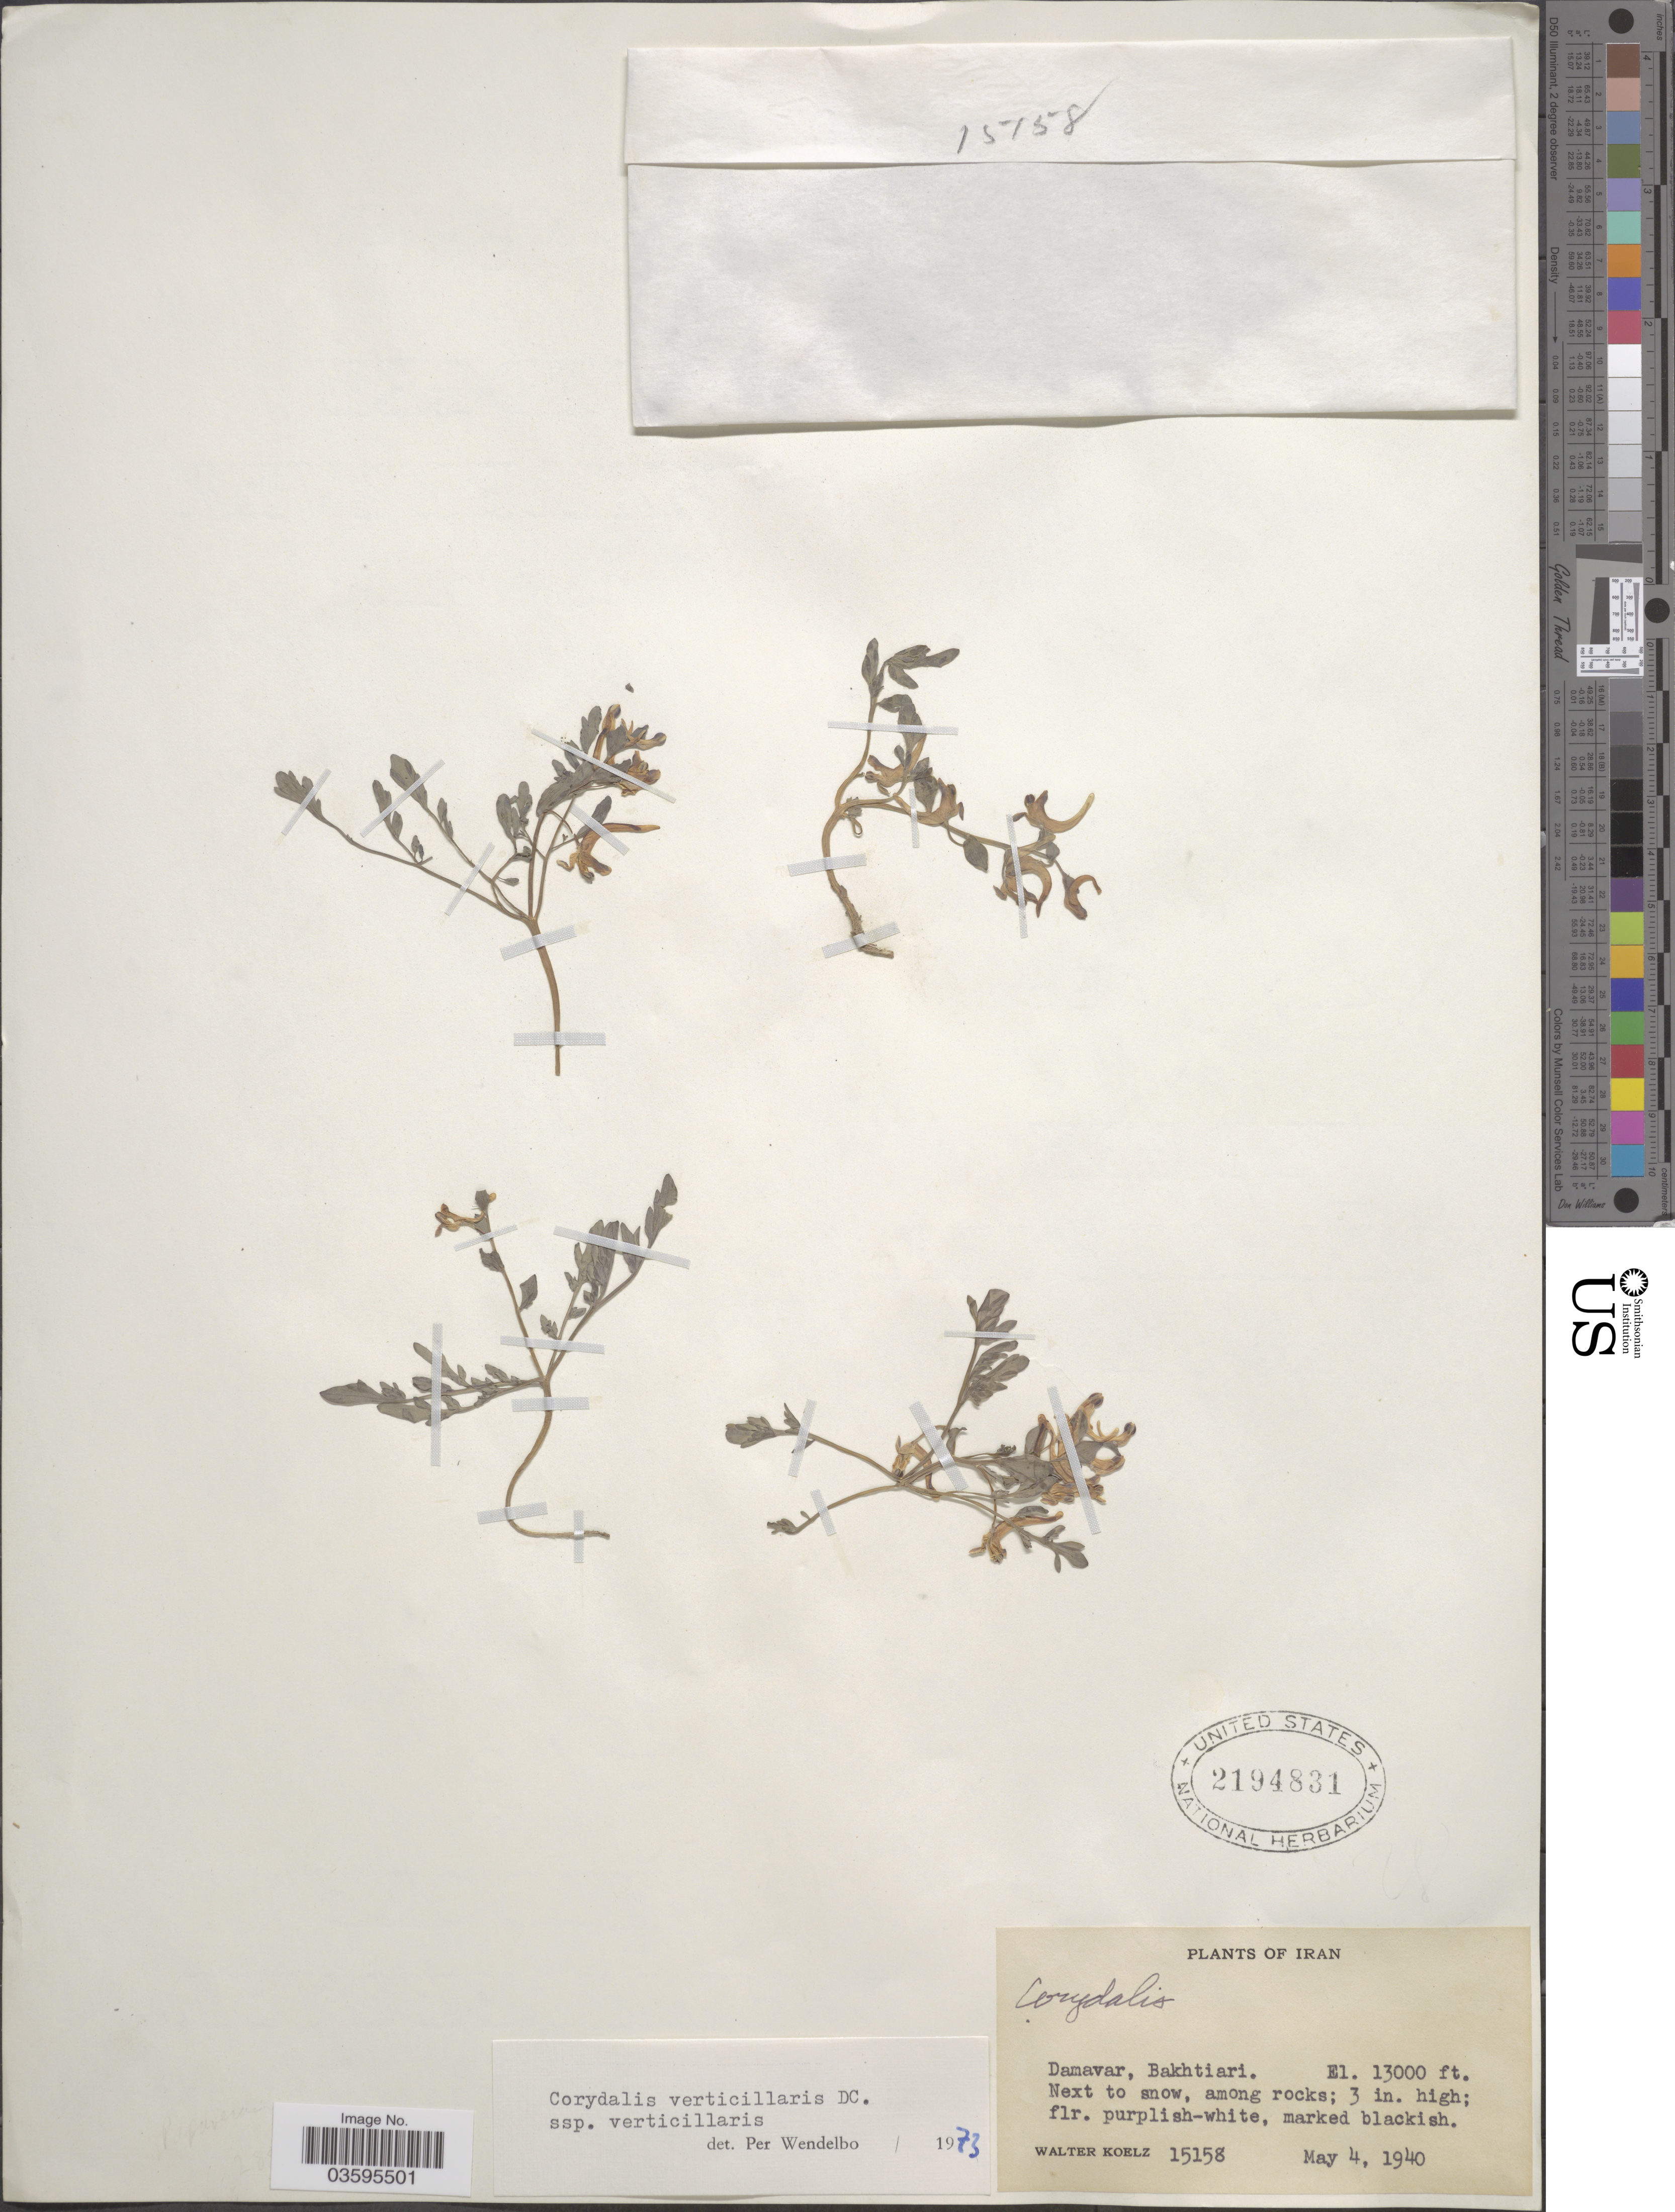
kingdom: Plantae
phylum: Tracheophyta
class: Magnoliopsida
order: Ranunculales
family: Papaveraceae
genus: Corydalis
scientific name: Corydalis verticillaris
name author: DC.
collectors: W. N. Koelz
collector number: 15158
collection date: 1940-05-04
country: Iran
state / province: Chahar Mahaal and Bakhtiari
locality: Damavar, Bakhtiari.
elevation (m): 3962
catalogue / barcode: US 2194831